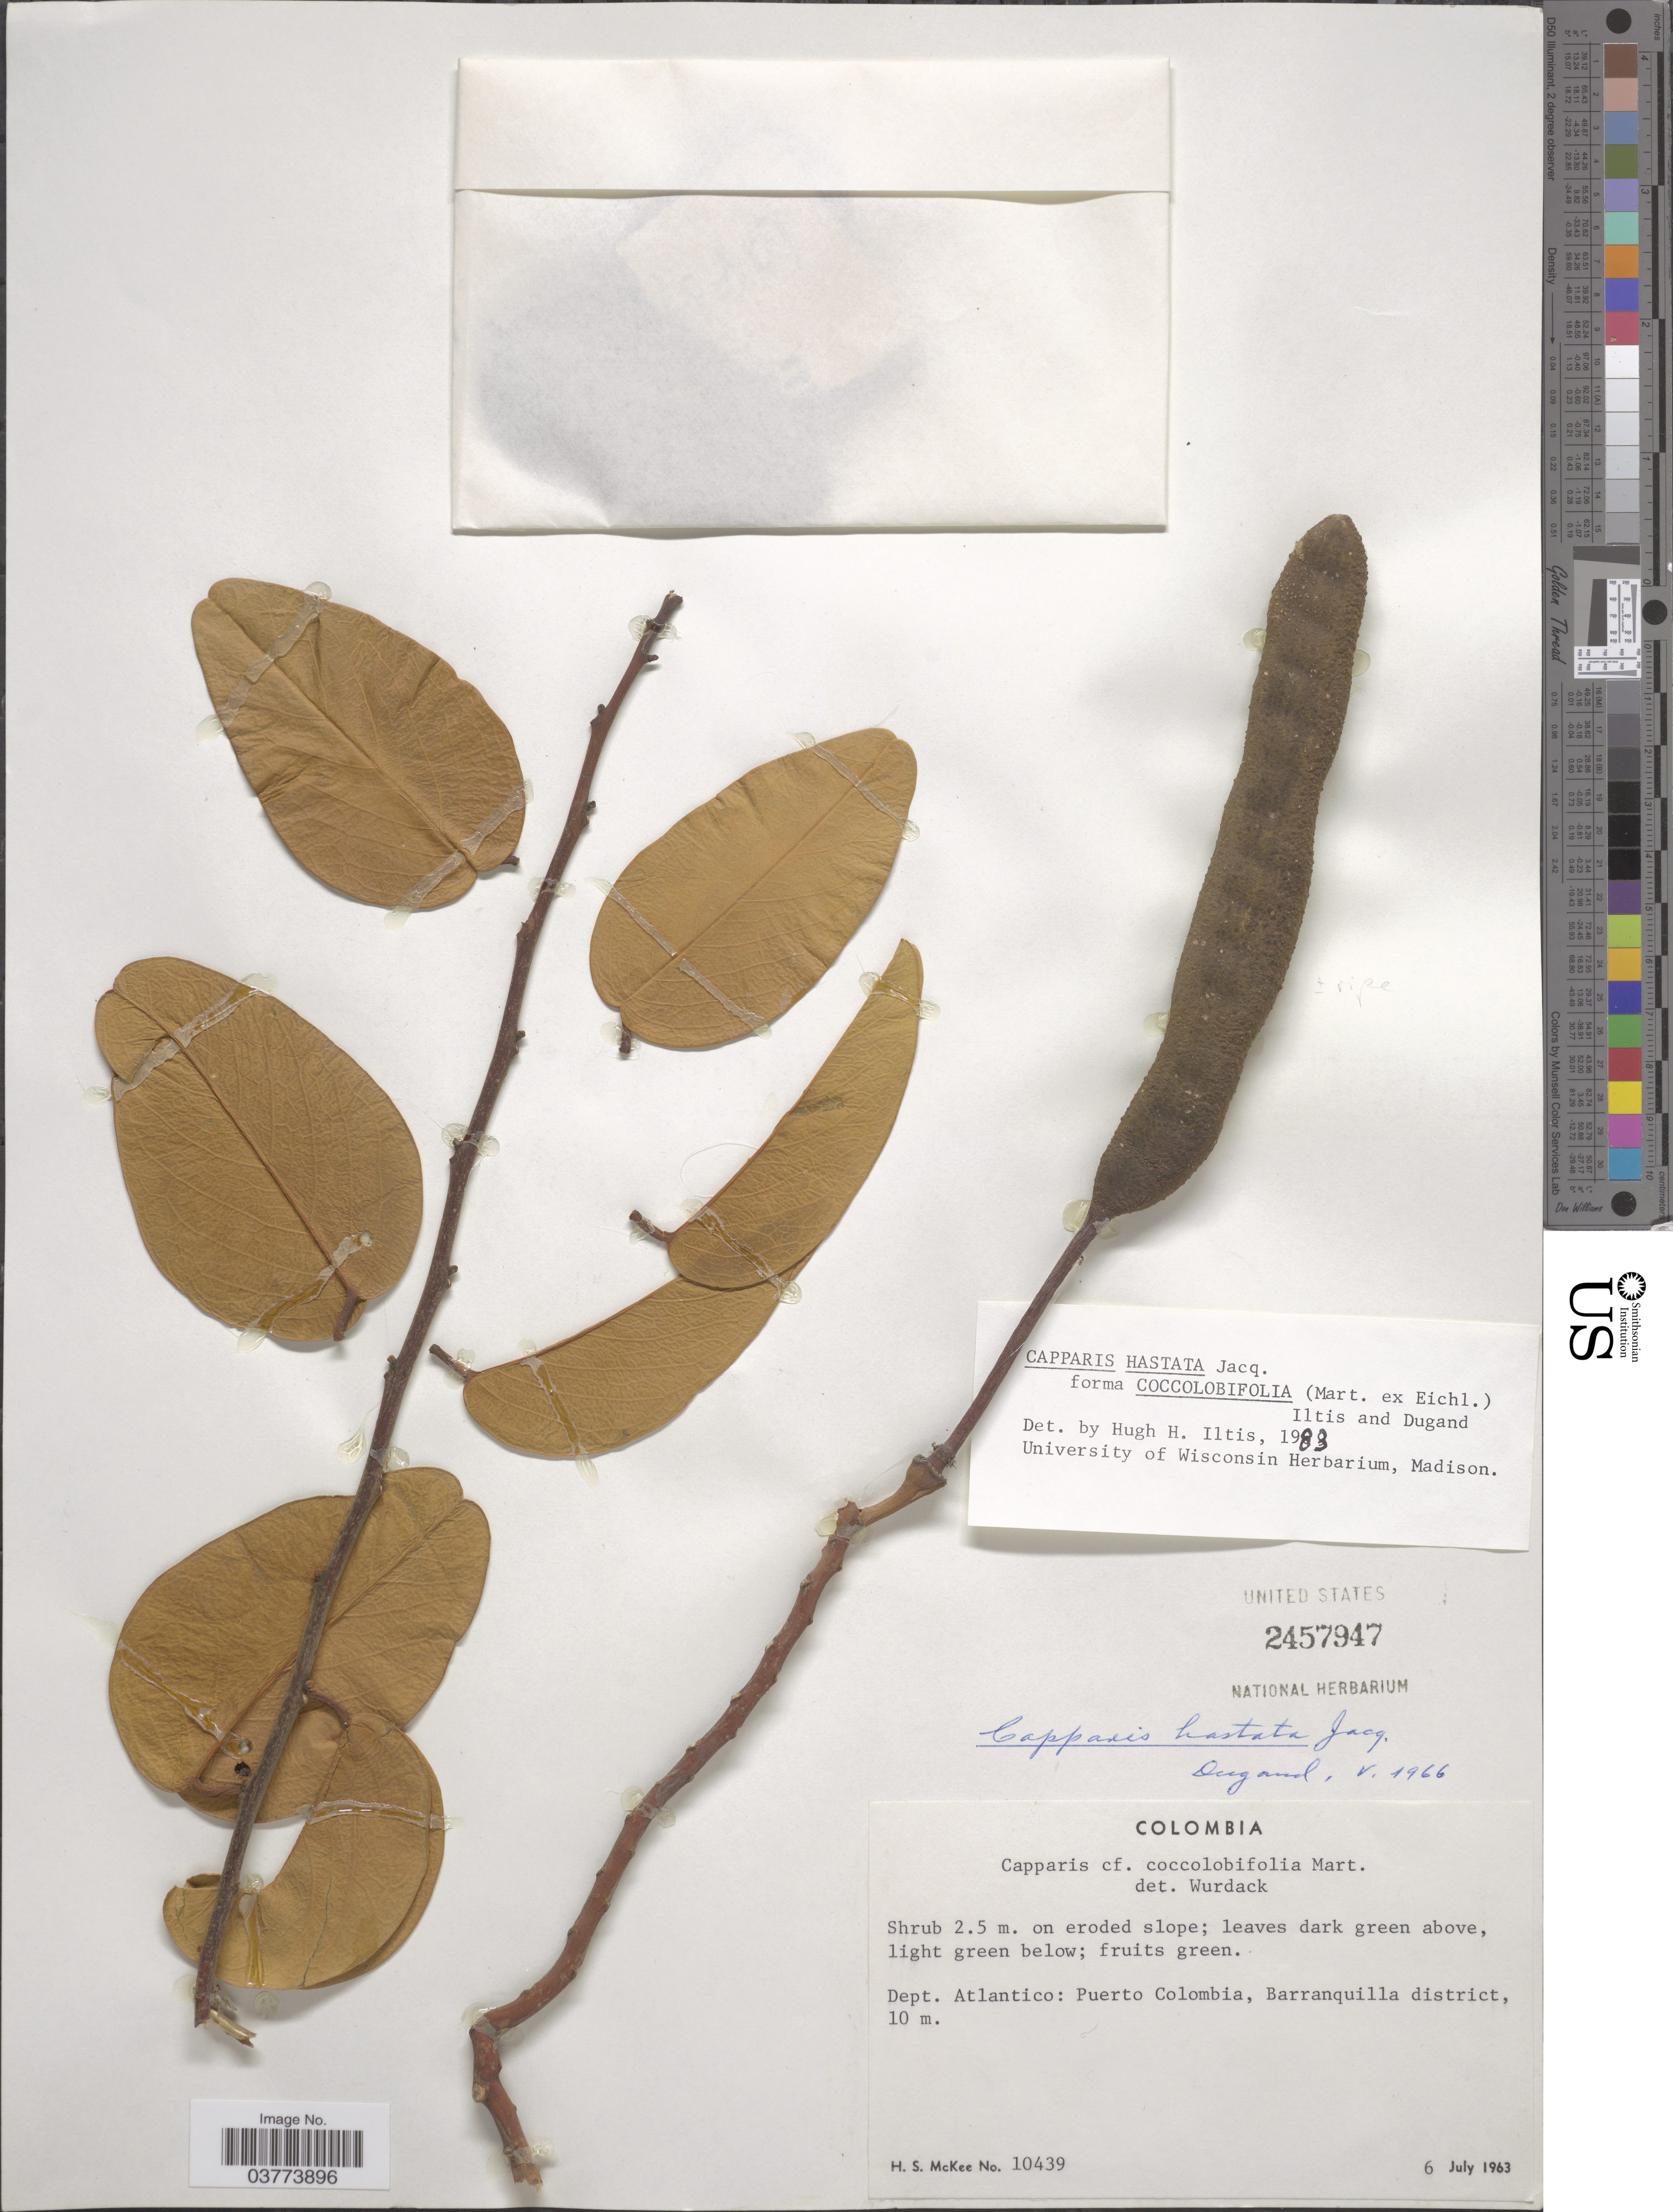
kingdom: Plantae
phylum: Tracheophyta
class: Magnoliopsida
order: Brassicales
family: Capparaceae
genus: Cynophalla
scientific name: Cynophalla hastata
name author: (Jacq.) J. Presl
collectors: H. S. McKee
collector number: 10439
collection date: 1963-07-06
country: Colombia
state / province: Atlántico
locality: Dept. Atlantico: Puerto Colombia, Barranquilla district.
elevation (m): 10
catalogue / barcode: US 2457947